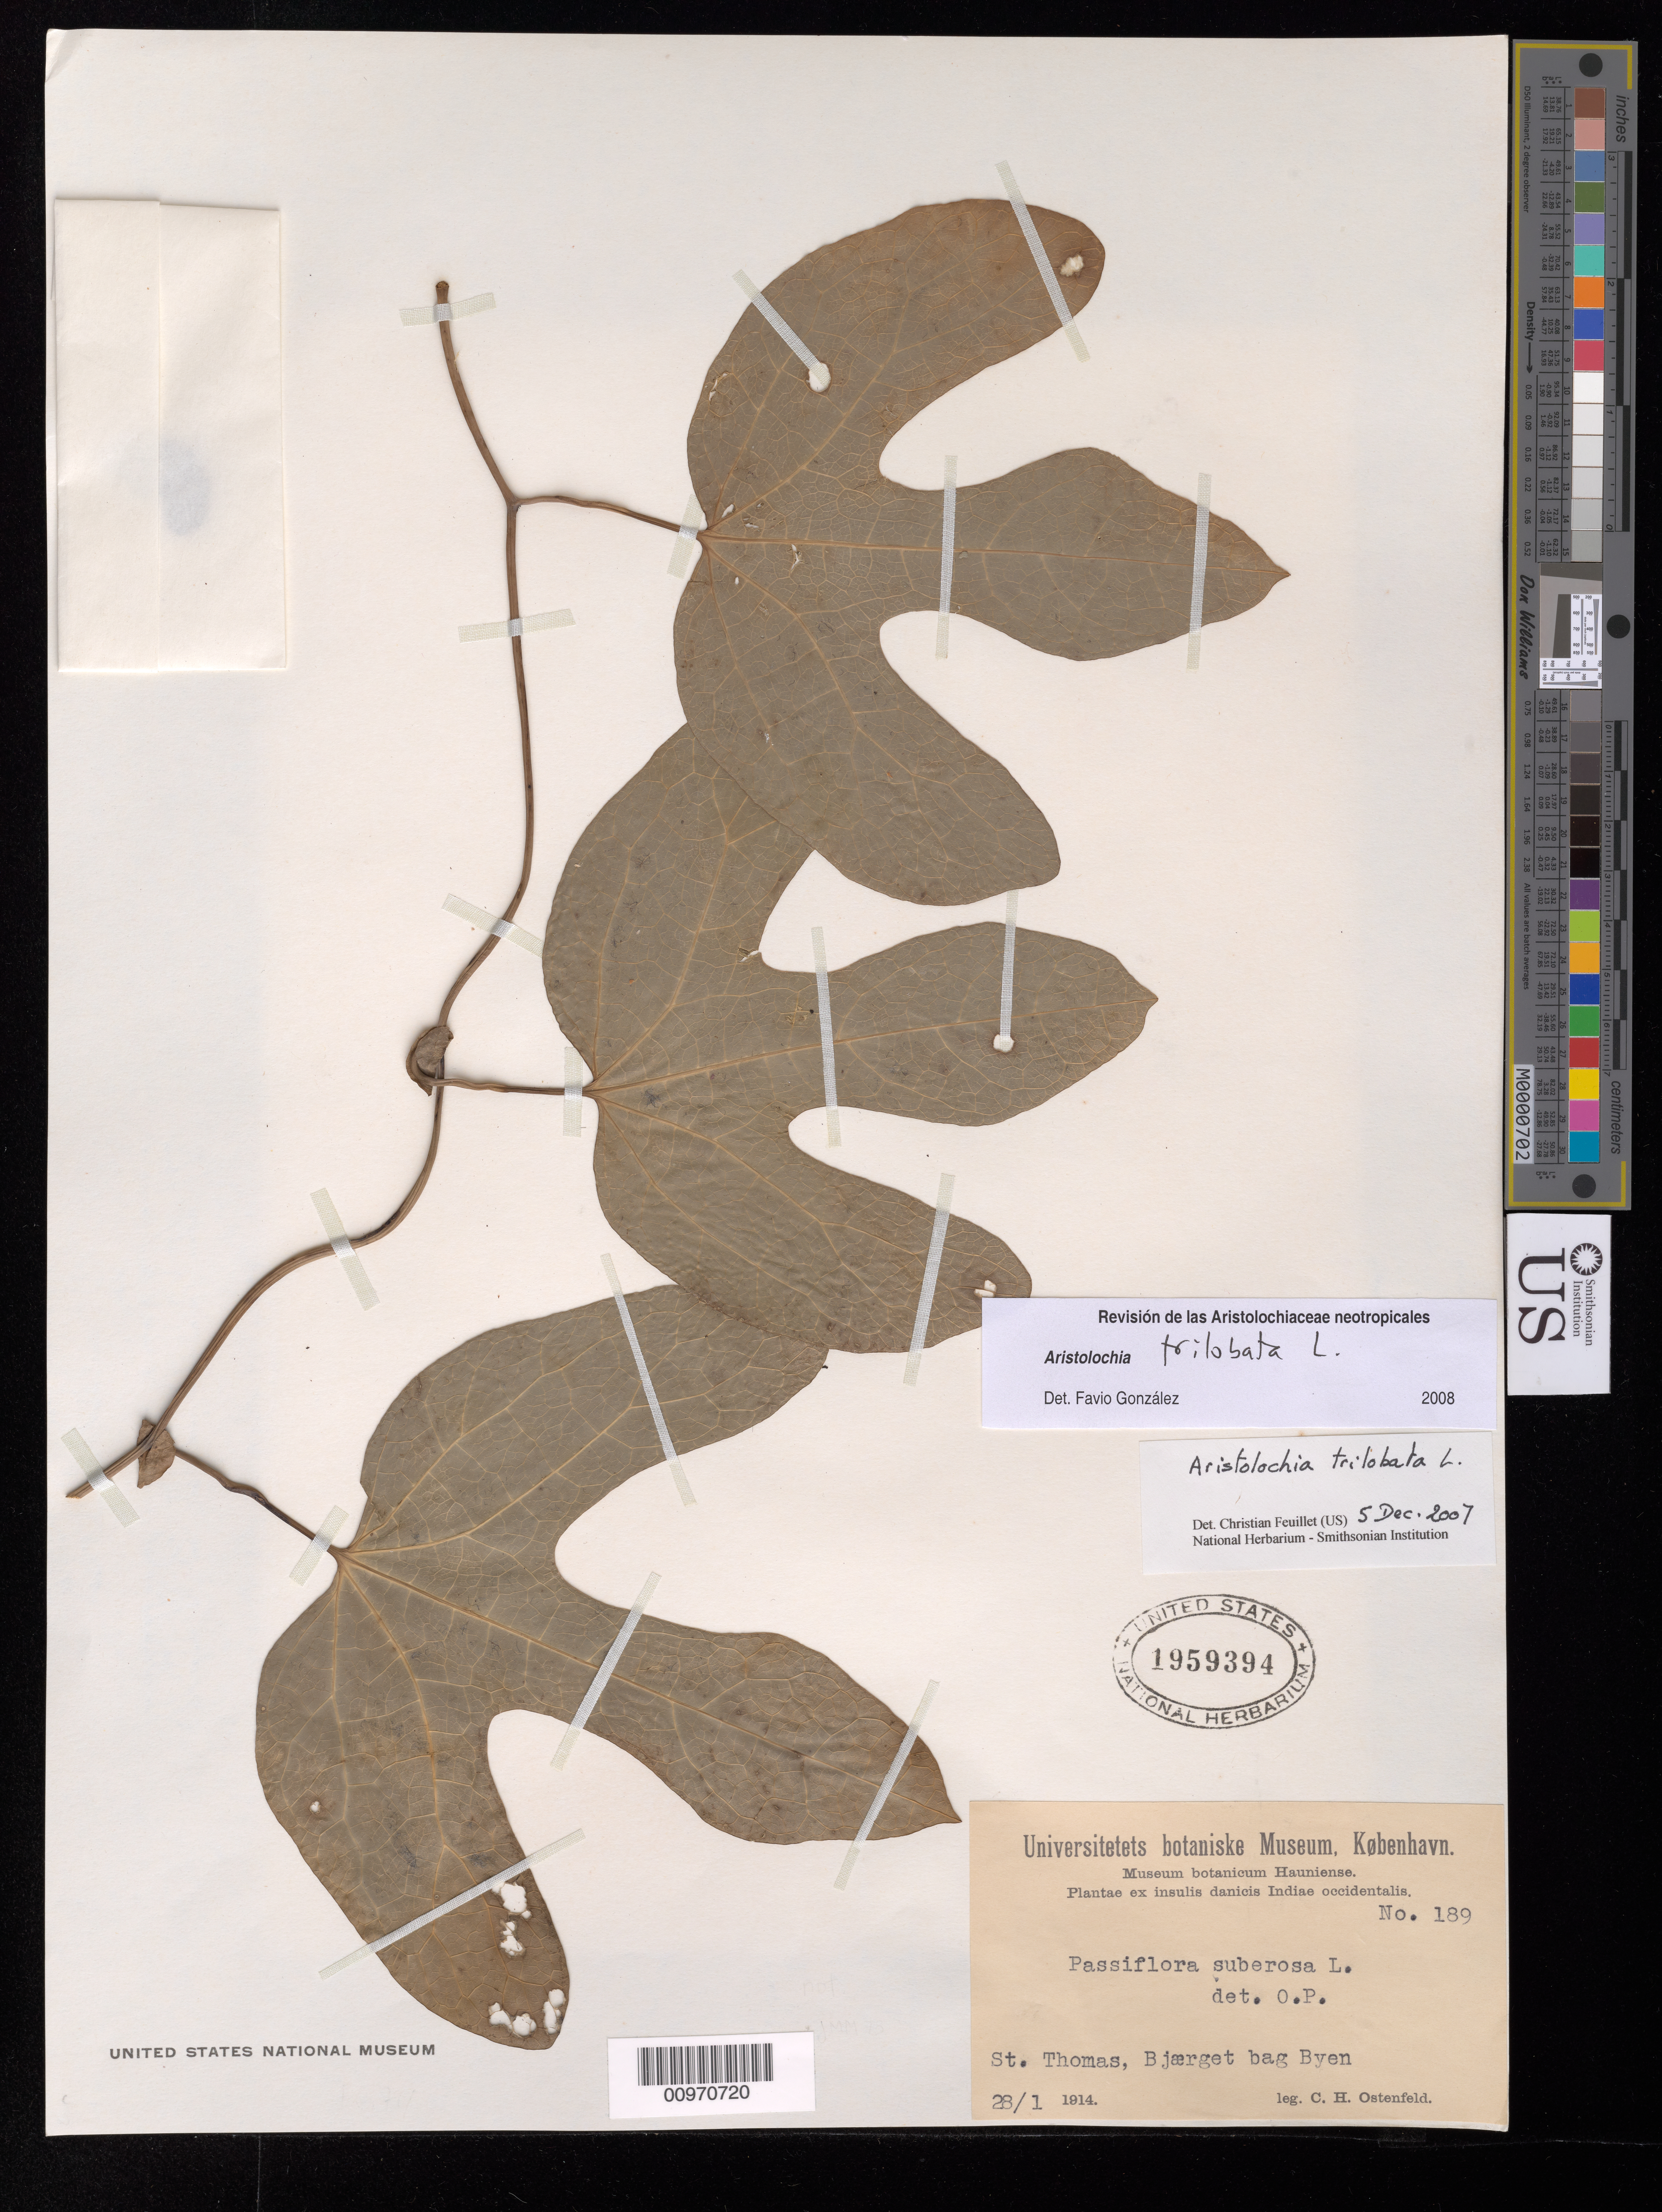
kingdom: Plantae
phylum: Tracheophyta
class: Magnoliopsida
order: Piperales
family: Aristolochiaceae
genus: Aristolochia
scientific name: Aristolochia trilobata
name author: L.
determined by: González, F., (COL), Universidad Nacional de Colombia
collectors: C. Ostenfeld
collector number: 189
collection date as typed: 28 Jan 1914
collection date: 1914-01-28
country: U.S. Virgin Islands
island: St. Thomas I.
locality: Bjærget bag Byen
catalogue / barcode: US 1959394